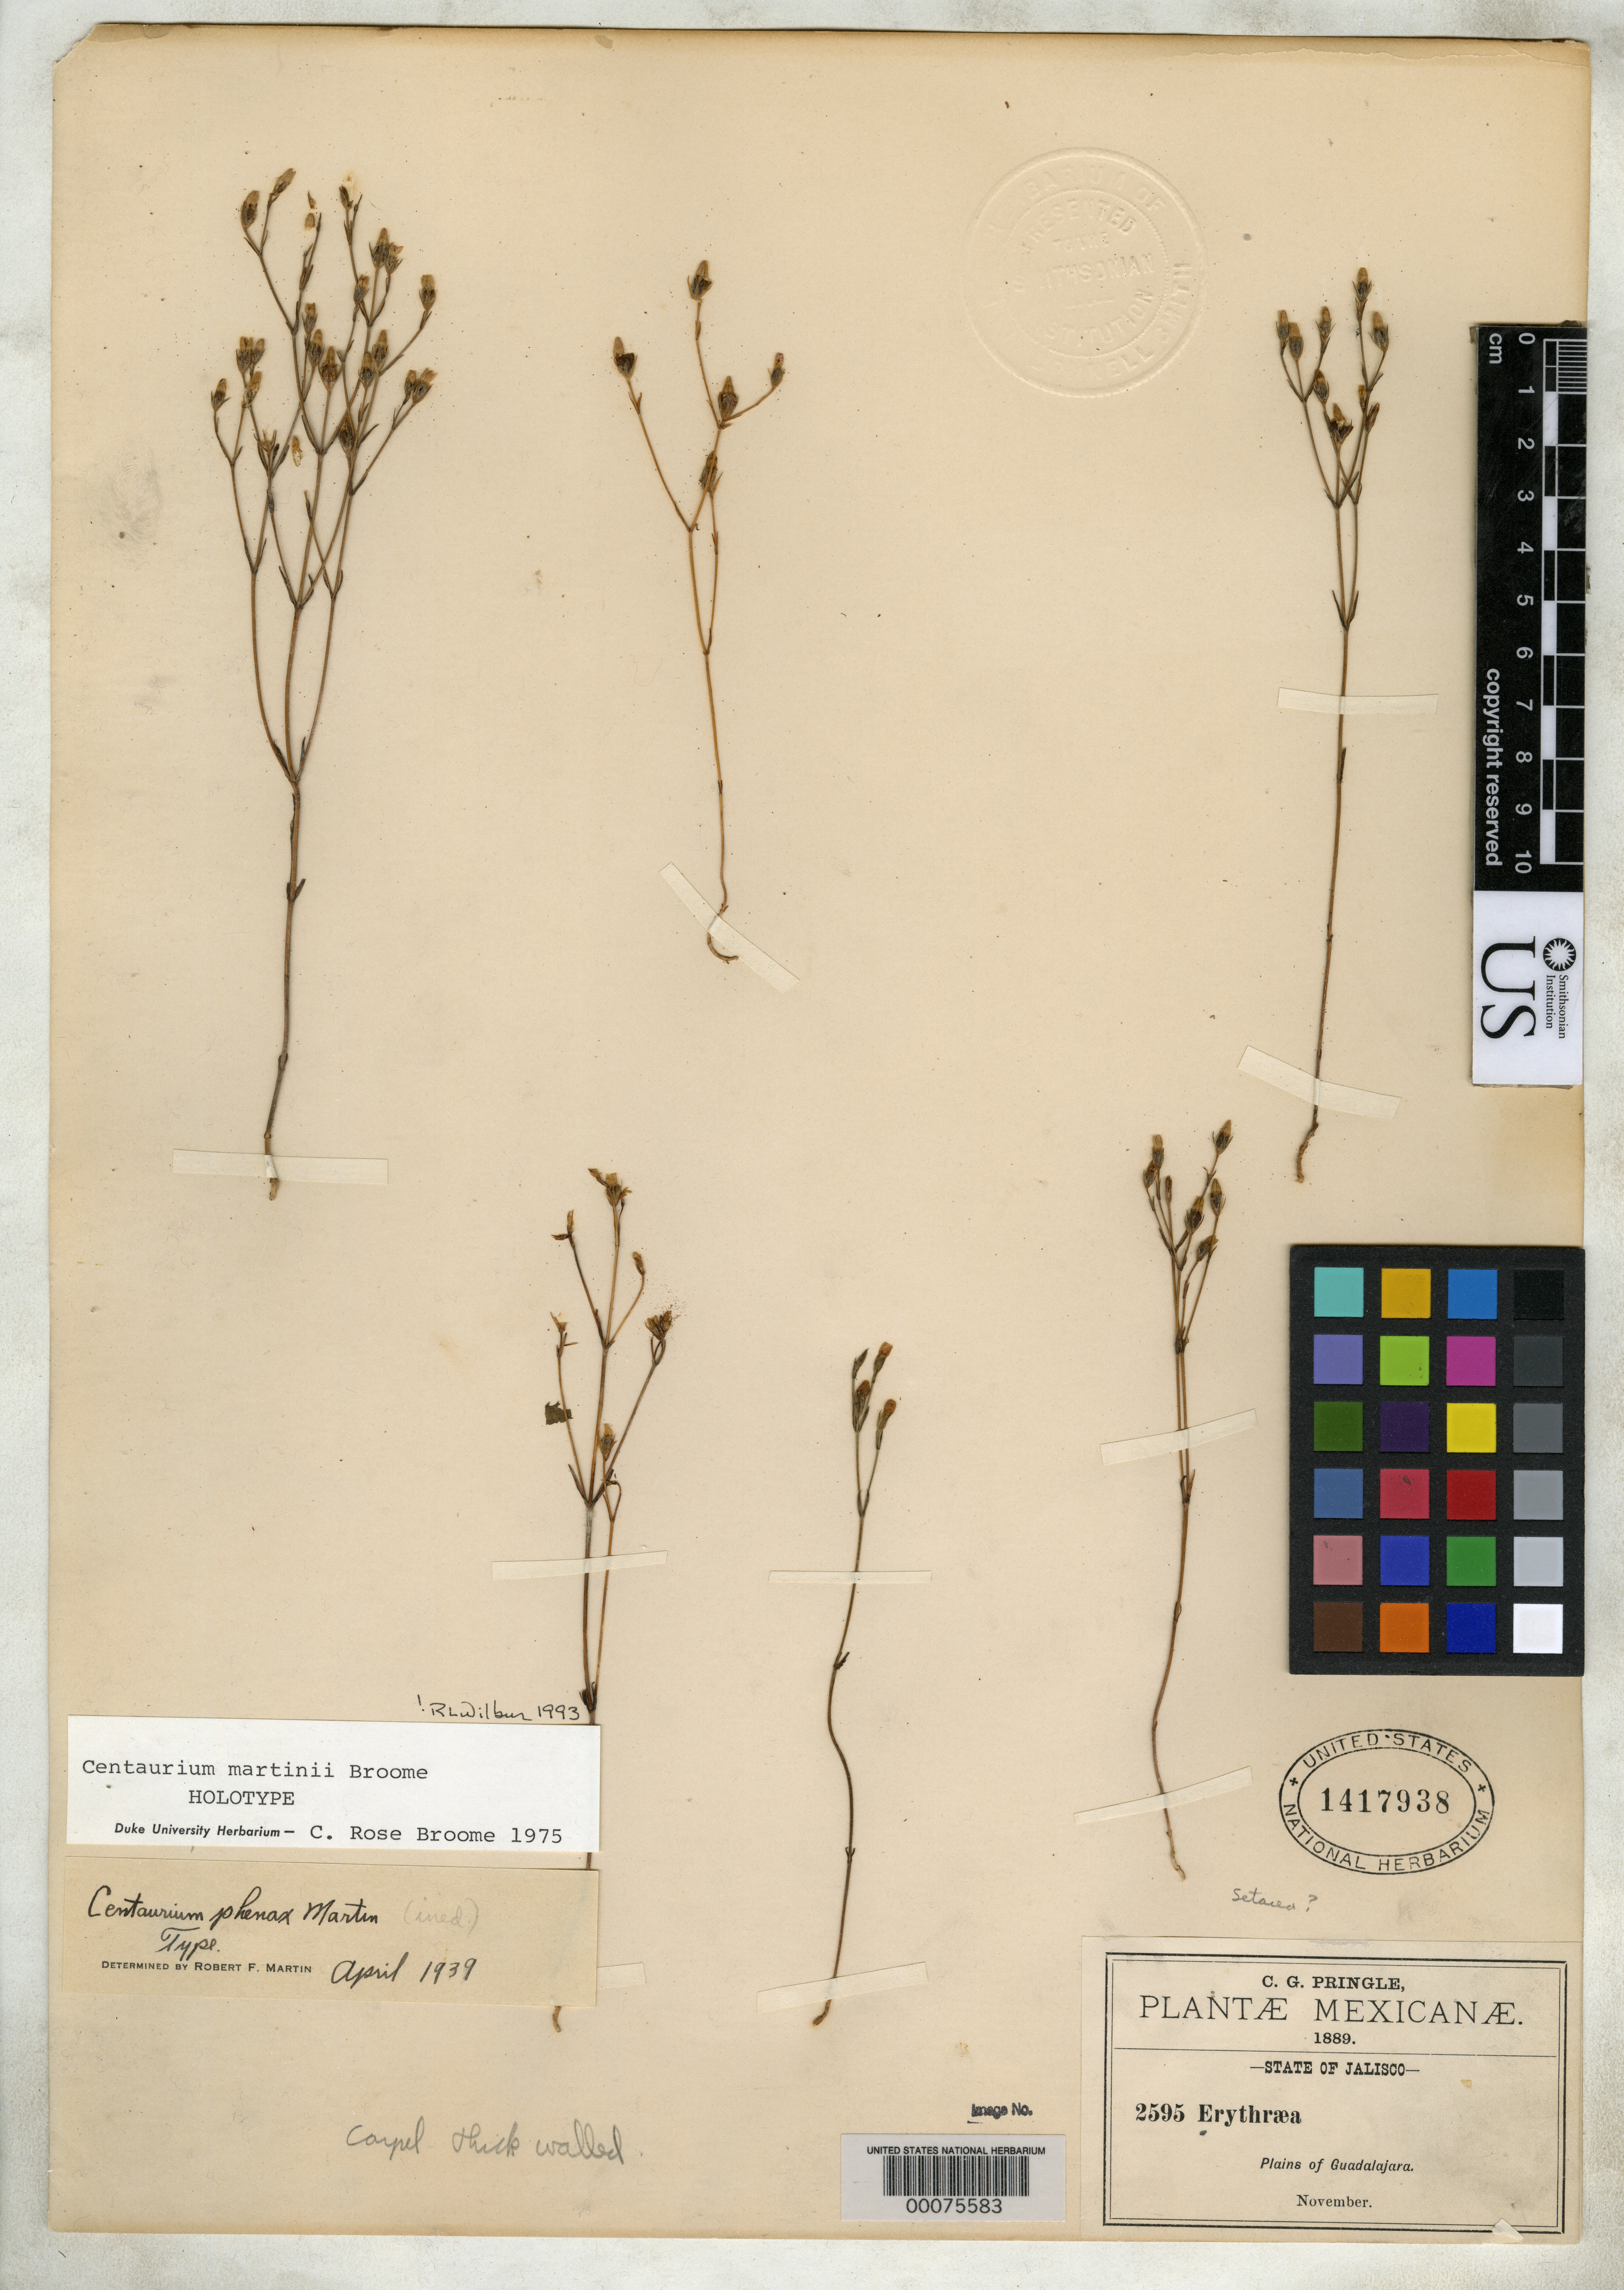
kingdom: Plantae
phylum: Tracheophyta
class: Magnoliopsida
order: Gentianales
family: Gentianaceae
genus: Centaurium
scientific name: Centaurium martinii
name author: C.R. Broome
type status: Holotype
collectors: C. G. Pringle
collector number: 2595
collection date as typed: Nov 1889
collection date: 1889-11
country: Mexico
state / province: Jalisco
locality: Plains of Guadalajara.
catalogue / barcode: US 1417938